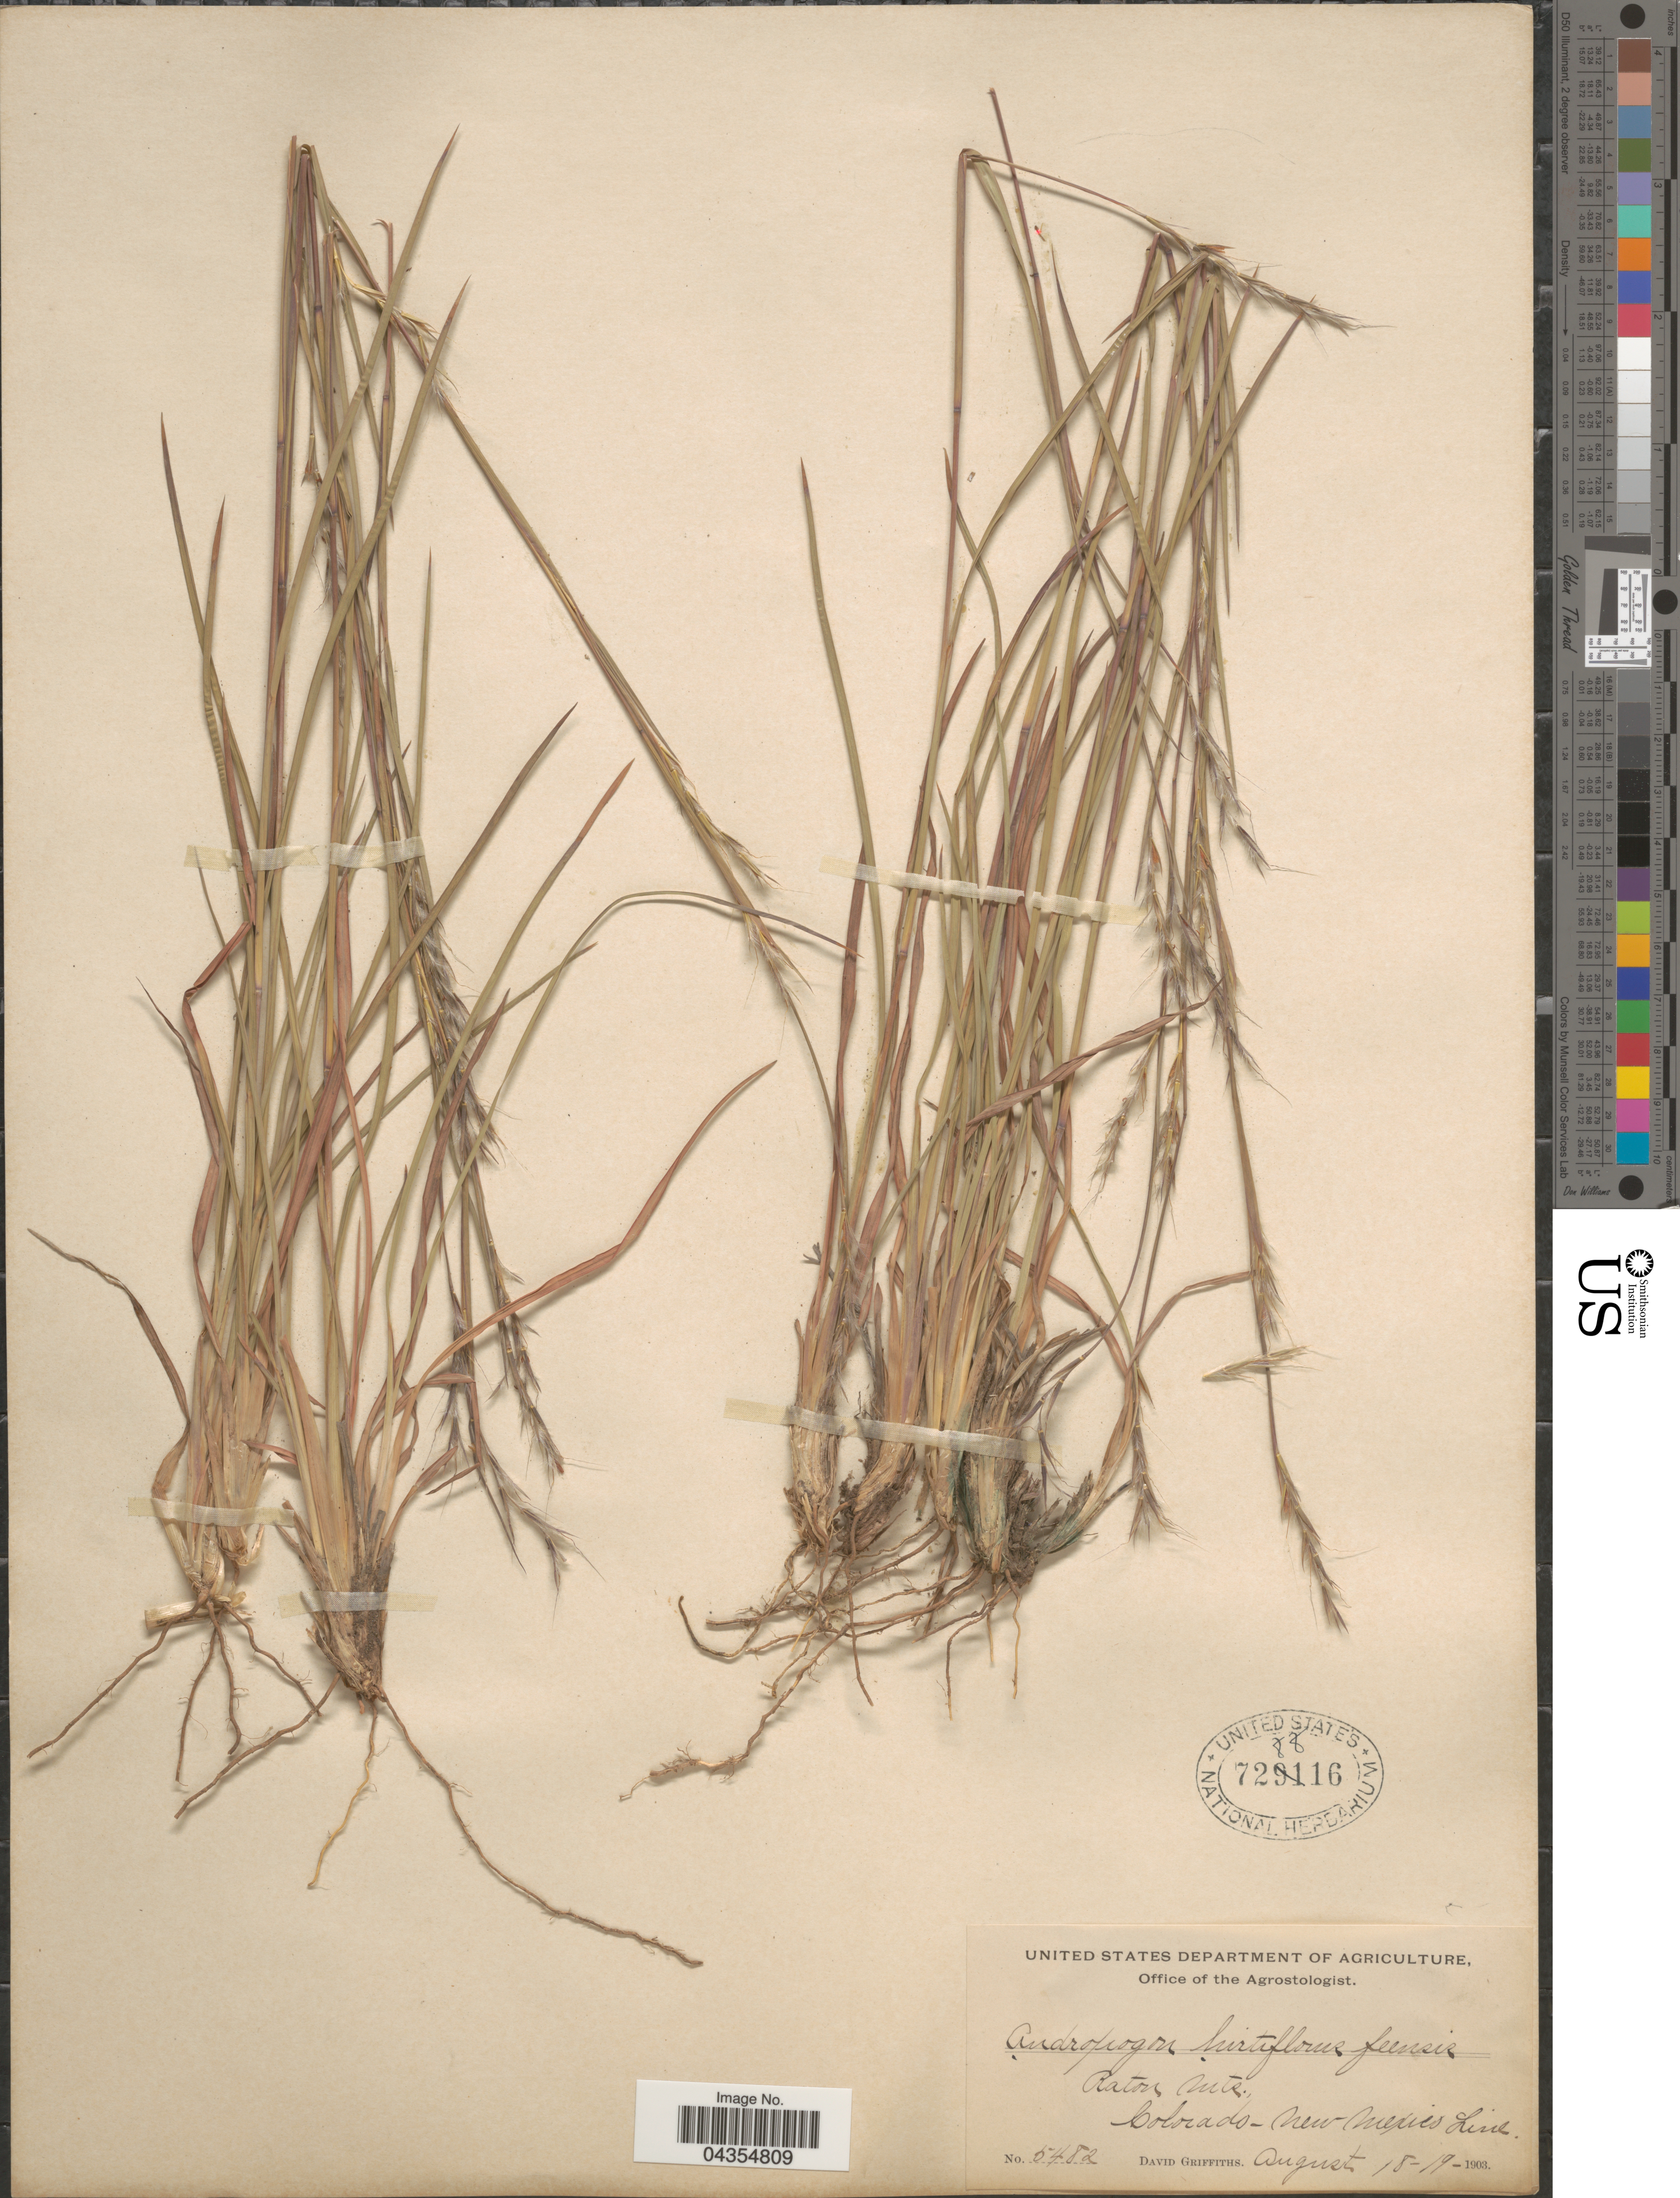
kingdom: Plantae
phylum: Tracheophyta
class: Liliopsida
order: Poales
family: Poaceae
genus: Schizachyrium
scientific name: Schizachyrium sanguineum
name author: (Retz.) Alston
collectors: D. Griffiths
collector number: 5482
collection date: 1903-08-18/1903-08-19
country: United States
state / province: Colorado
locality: Raton Mts. Colorado-New Mexico Line.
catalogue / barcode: US 728816